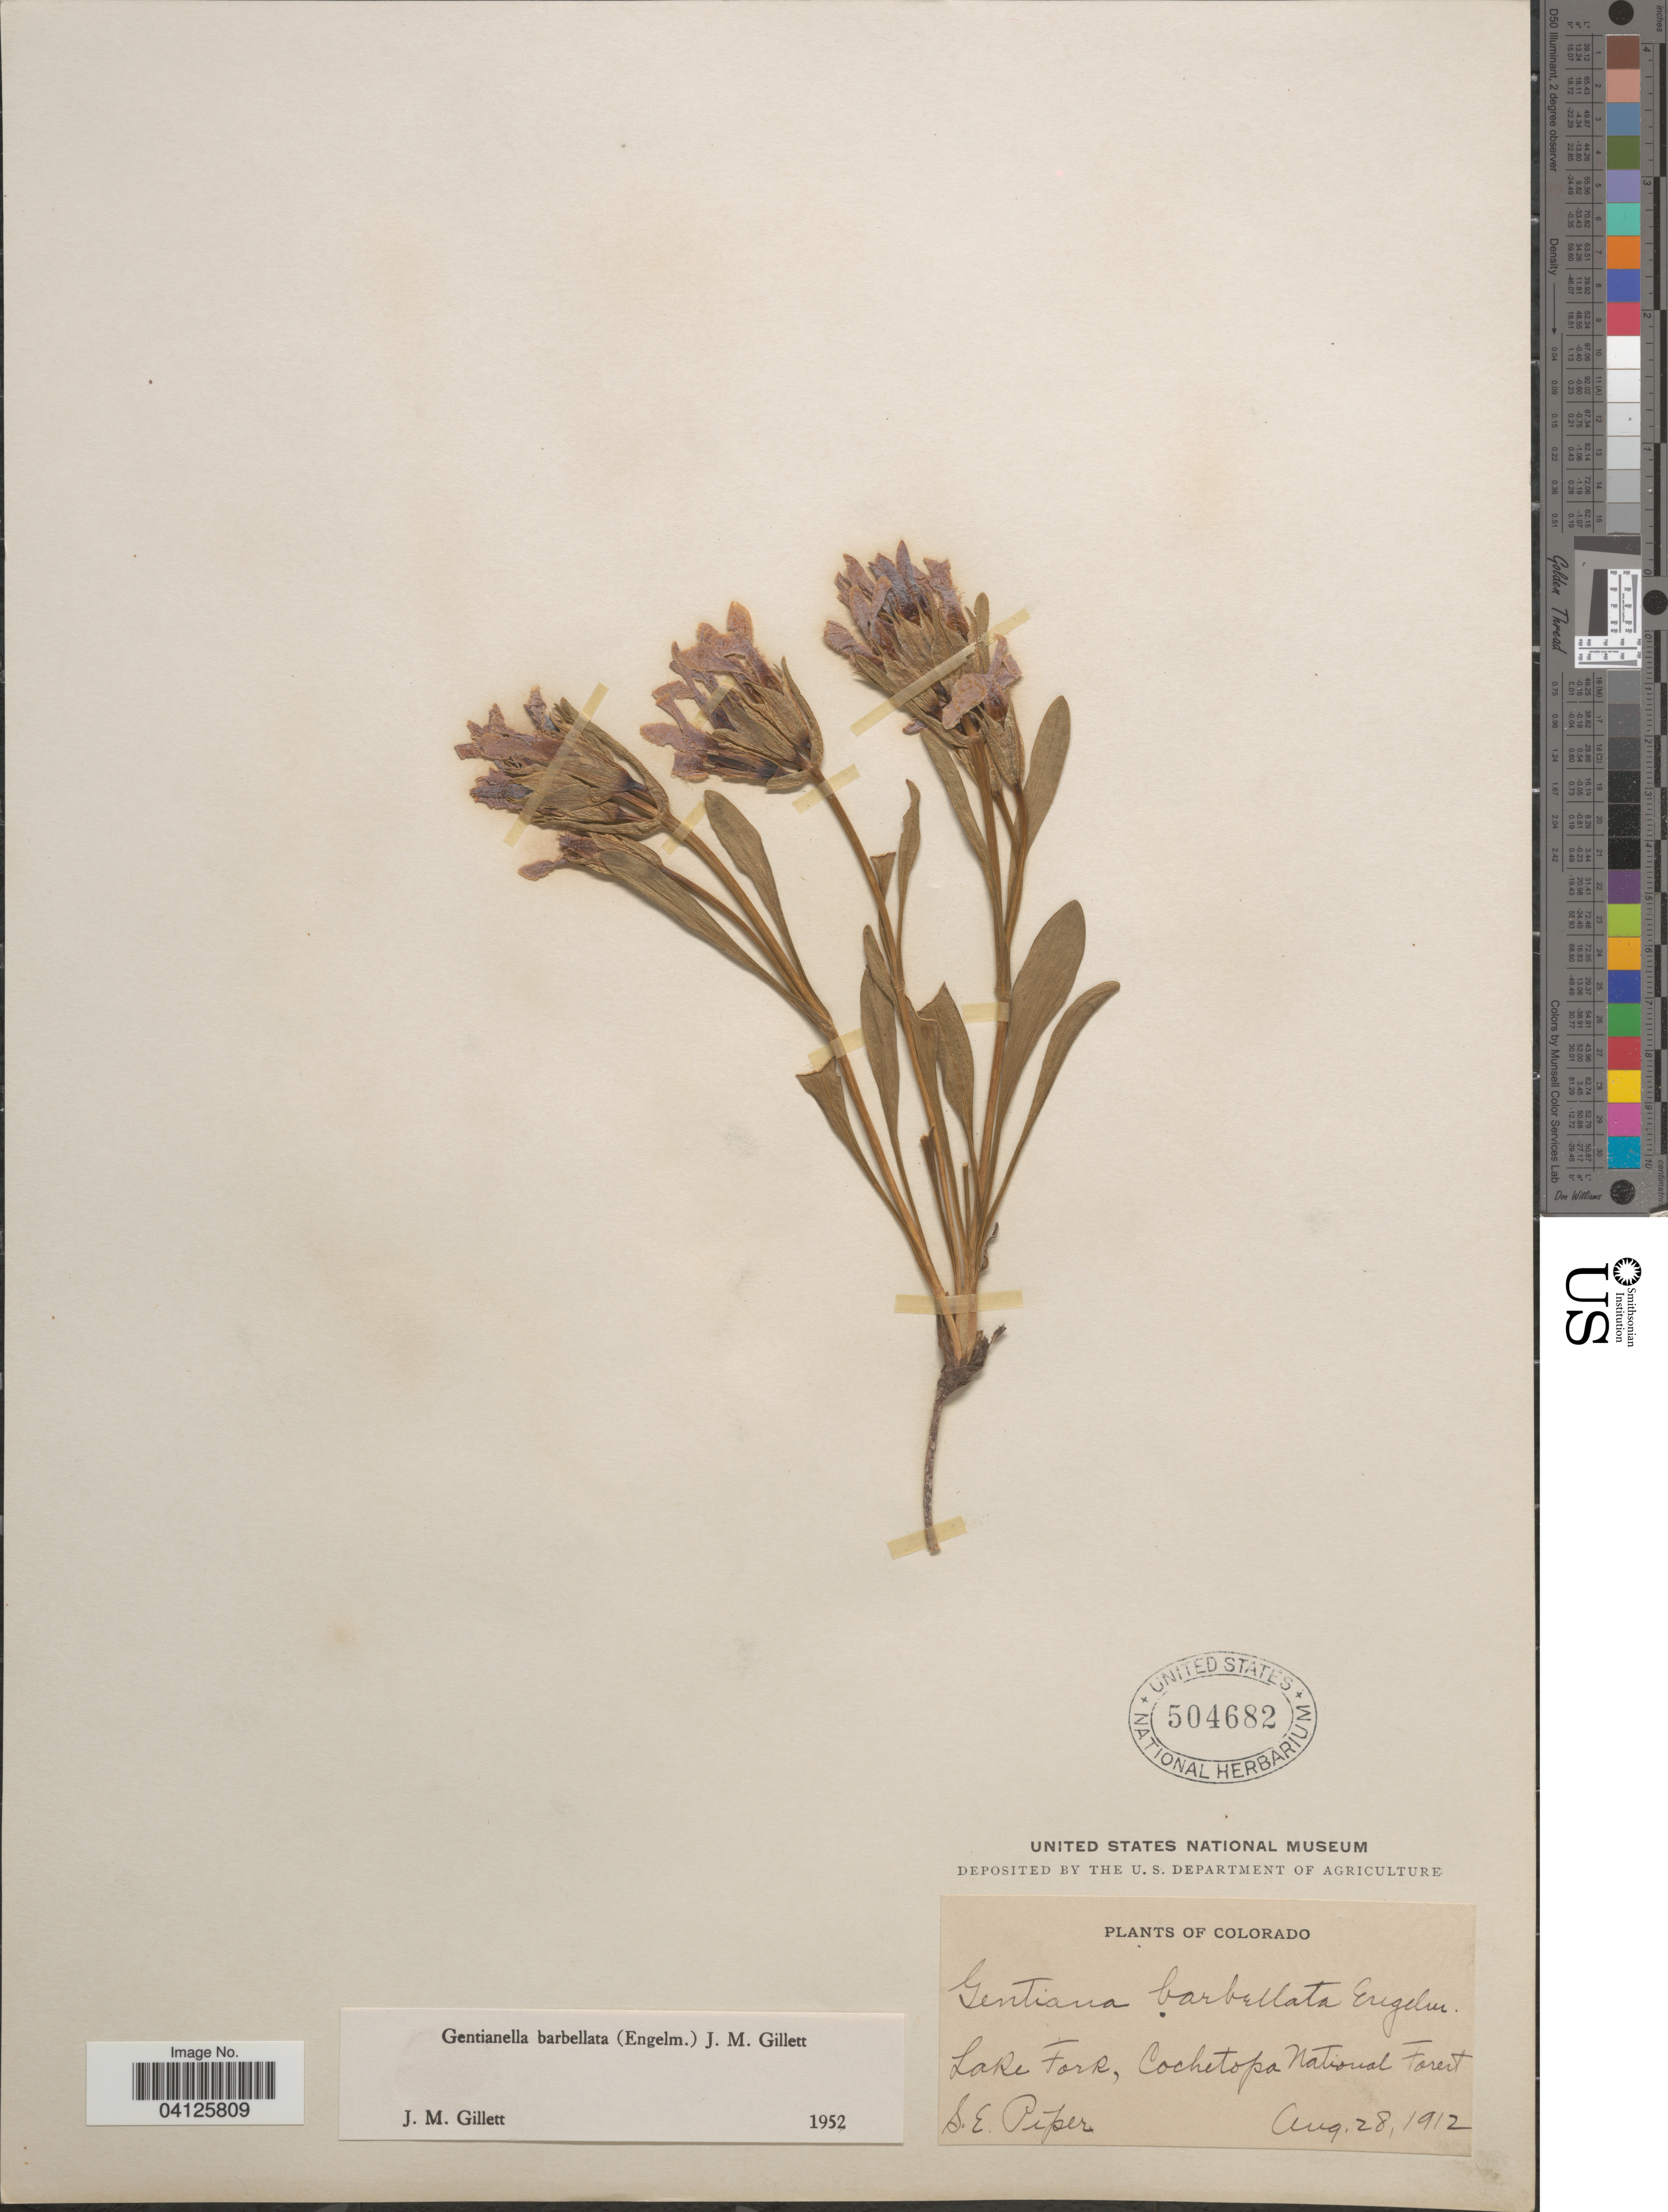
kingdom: Plantae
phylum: Tracheophyta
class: Magnoliopsida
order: Gentianales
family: Gentianaceae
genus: Gentianella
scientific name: Gentianella barbellata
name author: (Engelm.) J.M. Gillett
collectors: S. Piper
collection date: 1912-08-28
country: United States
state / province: Colorado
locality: Lake Fork, Cochetopa National Forest.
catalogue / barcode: US 504682